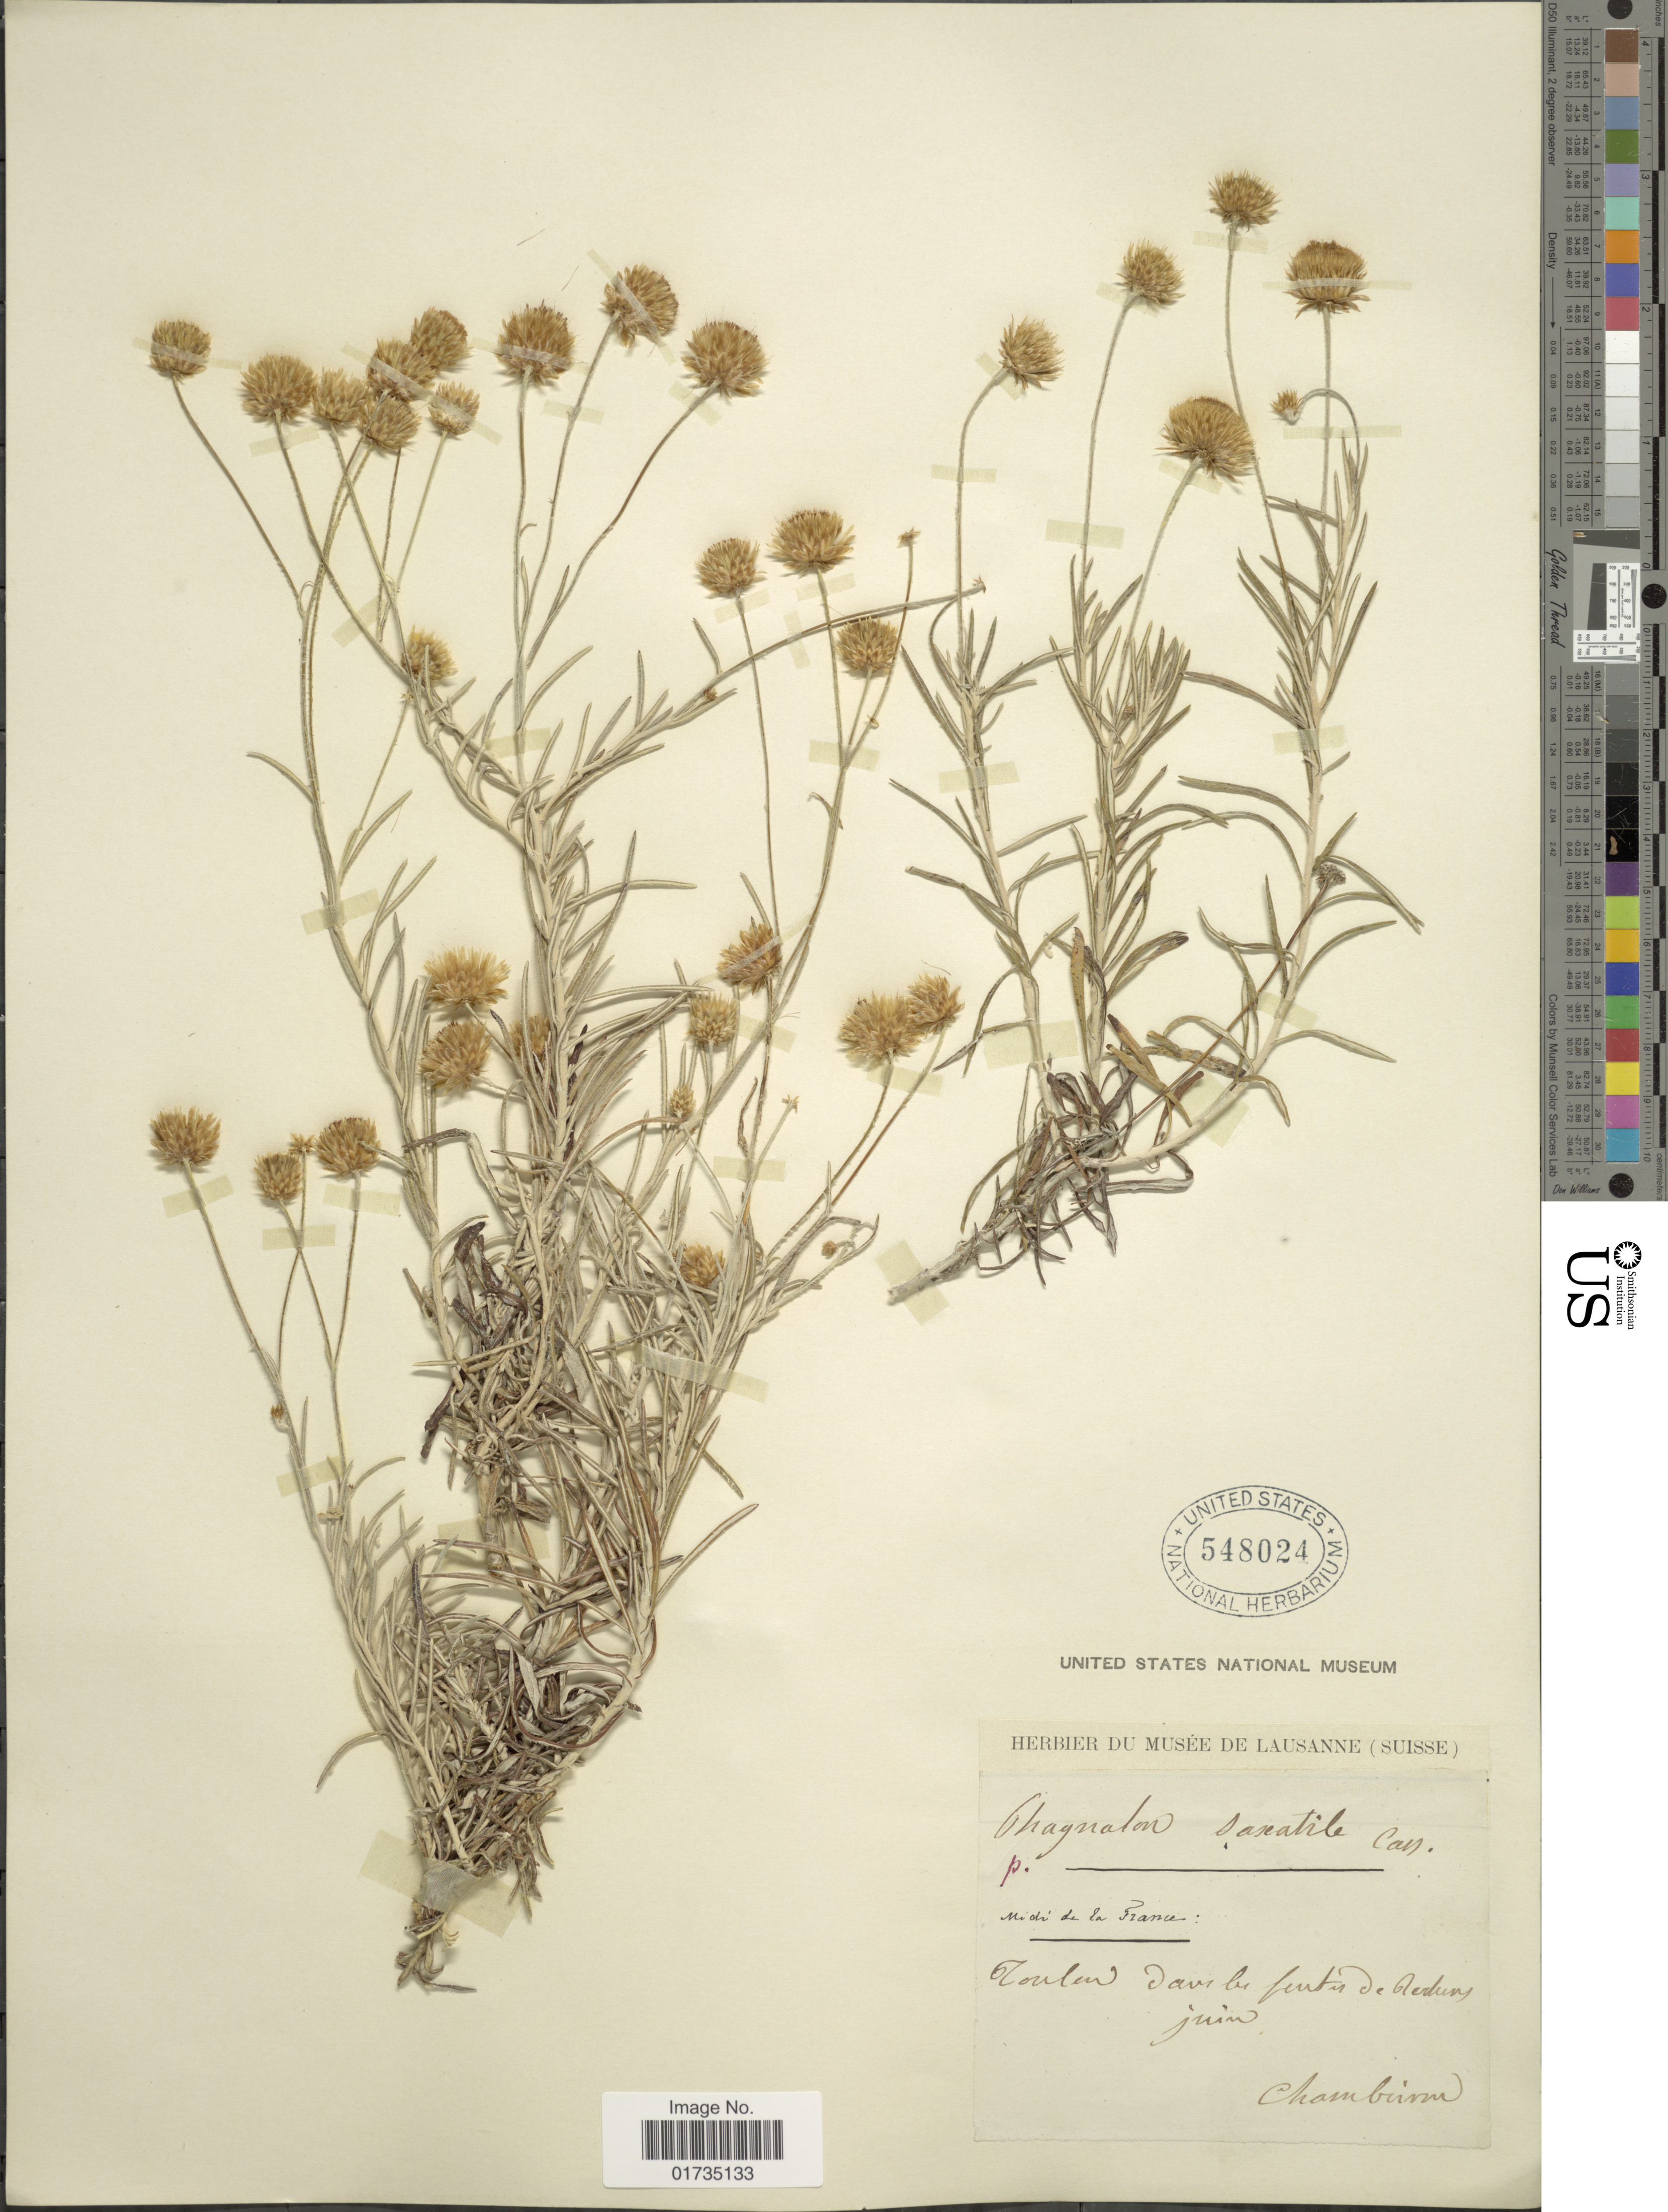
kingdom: Plantae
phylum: Tracheophyta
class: Magnoliopsida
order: Asterales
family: Asteraceae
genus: Phagnalon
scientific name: Phagnalon saxatile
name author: Cass.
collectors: -. Chamberlain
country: France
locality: Coulen davs bi fuitis de Nerdun juin. Mi di de la France [interpreted] [interpreted]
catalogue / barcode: US 548024